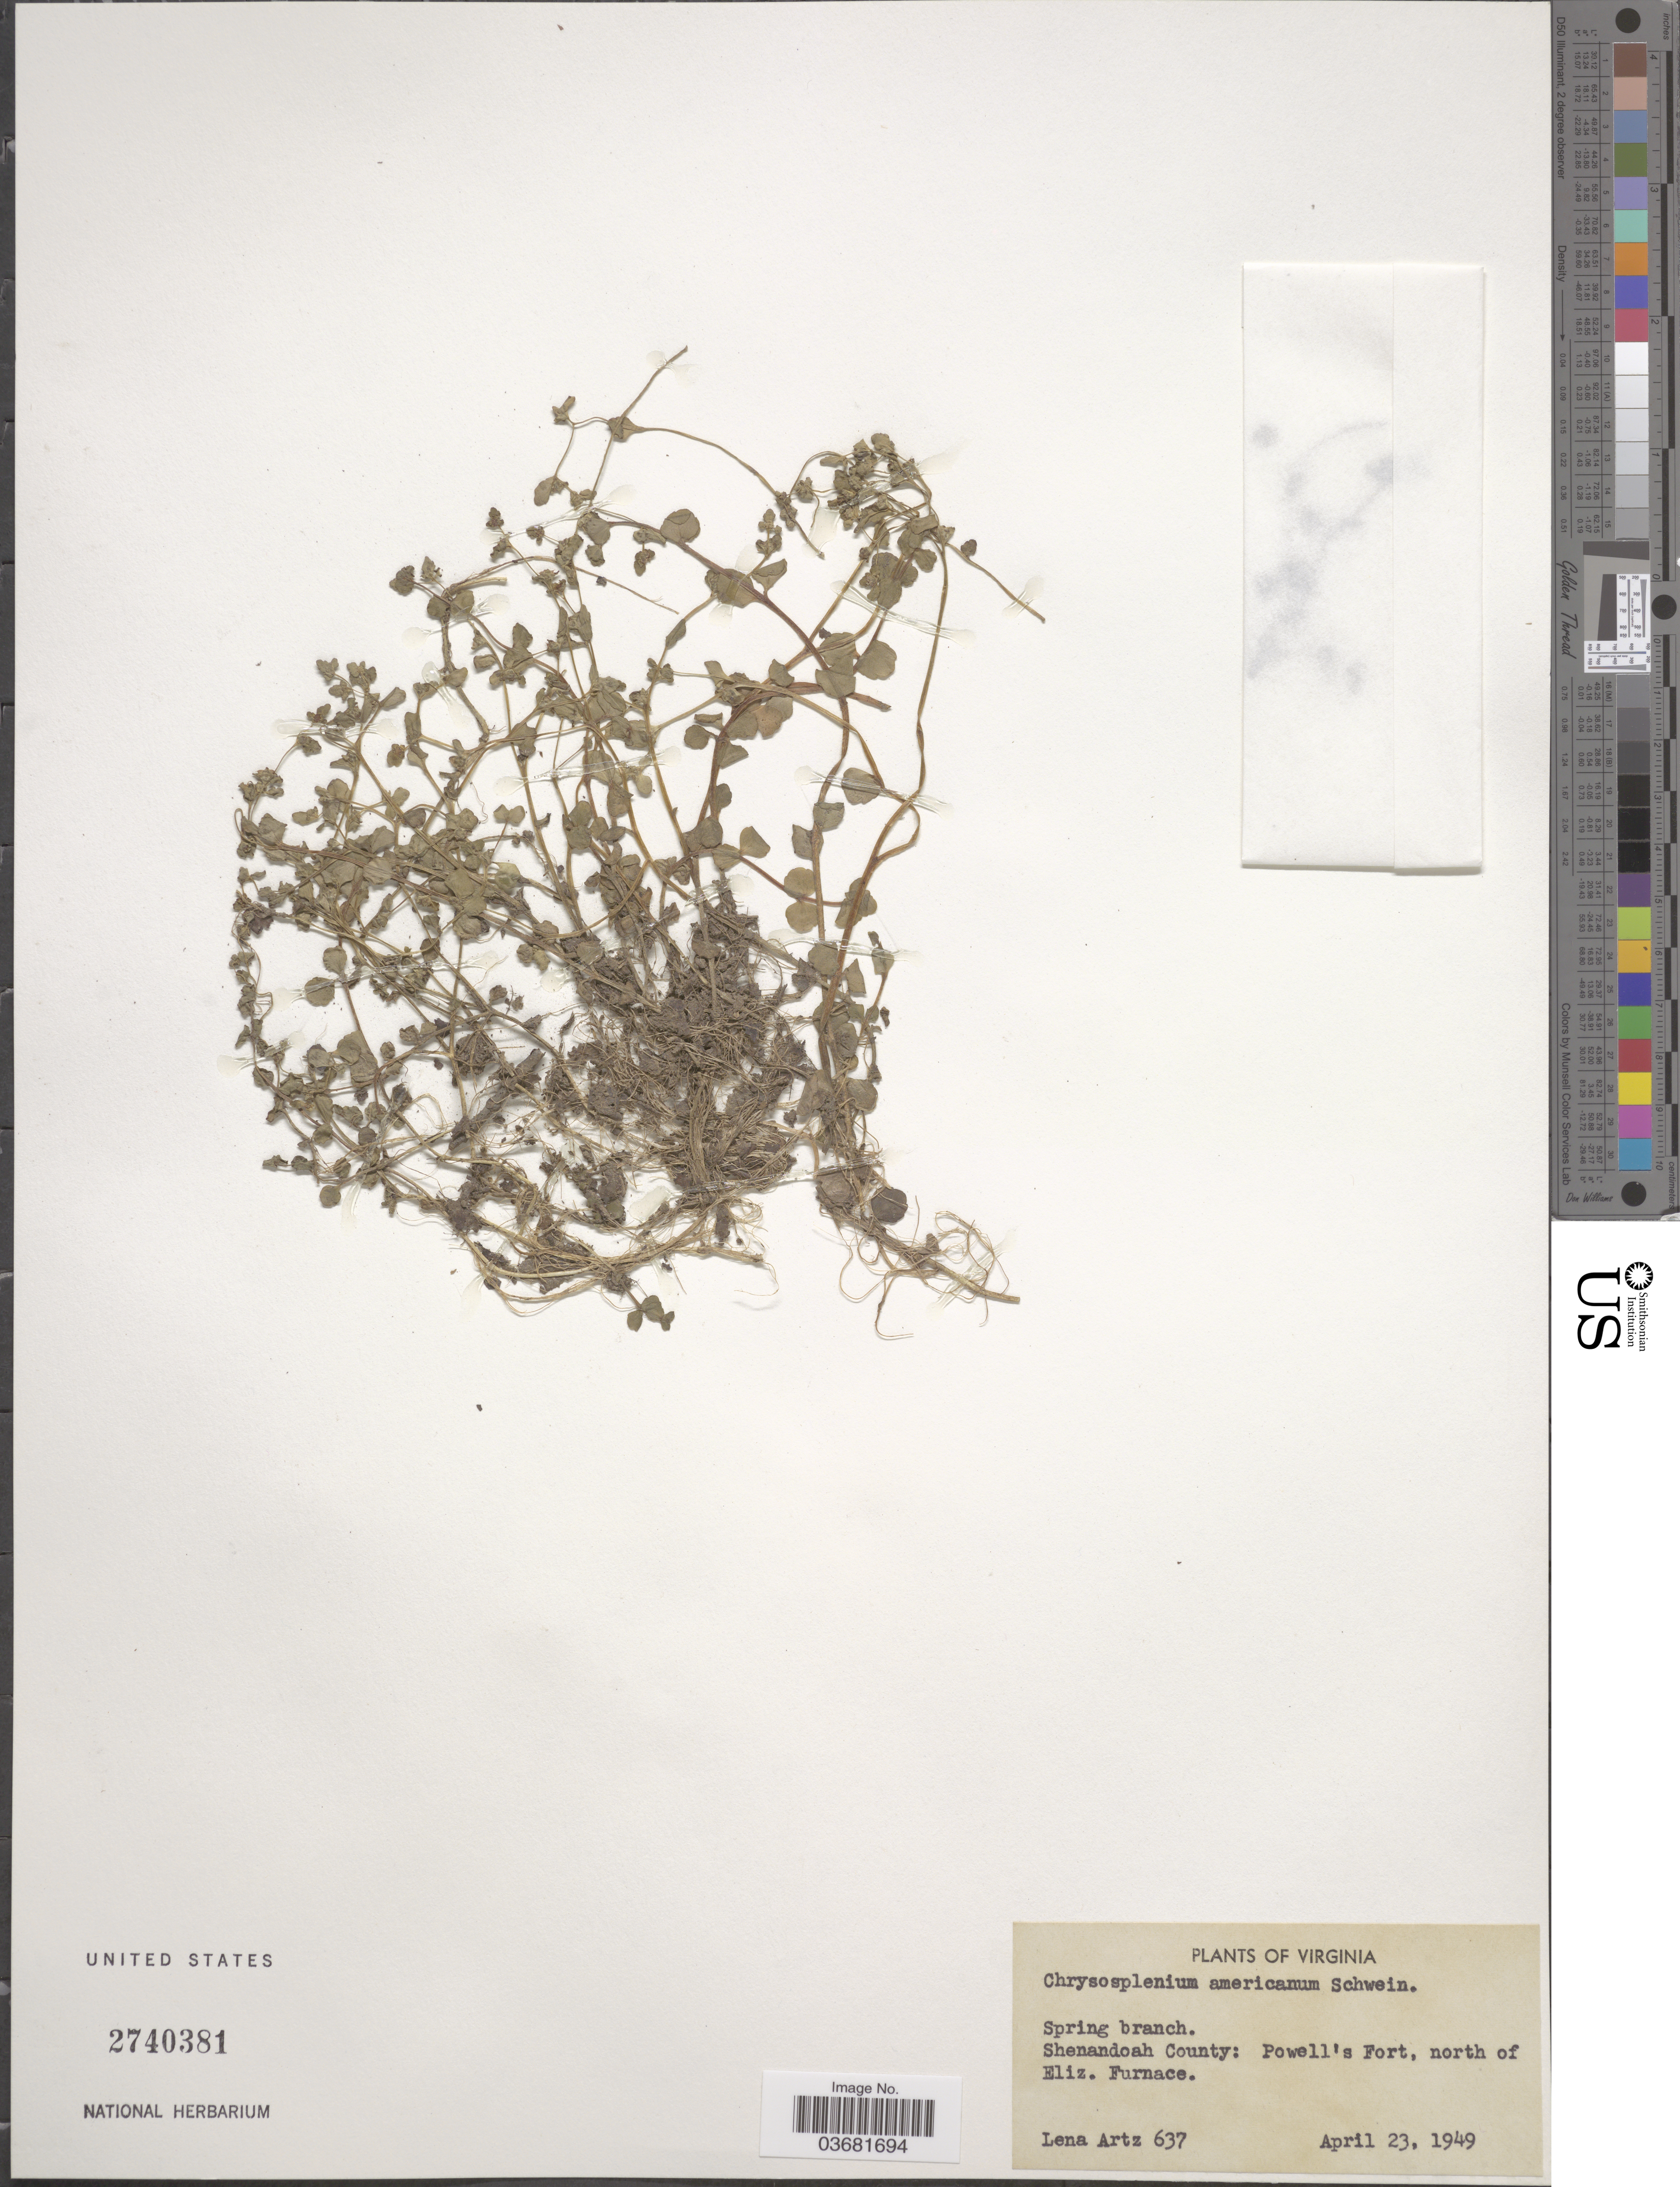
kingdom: Plantae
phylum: Tracheophyta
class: Magnoliopsida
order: Saxifragales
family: Saxifragaceae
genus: Chrysosplenium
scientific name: Chrysosplenium tetrandrum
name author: (N. Lund) Th. Fr.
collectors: L. Artz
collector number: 637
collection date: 1949-04-23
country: United States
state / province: Virginia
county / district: Shenandoah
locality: Shenandoah County: Powell's Fort, north of Eliz. Furnace.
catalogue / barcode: US 2740381